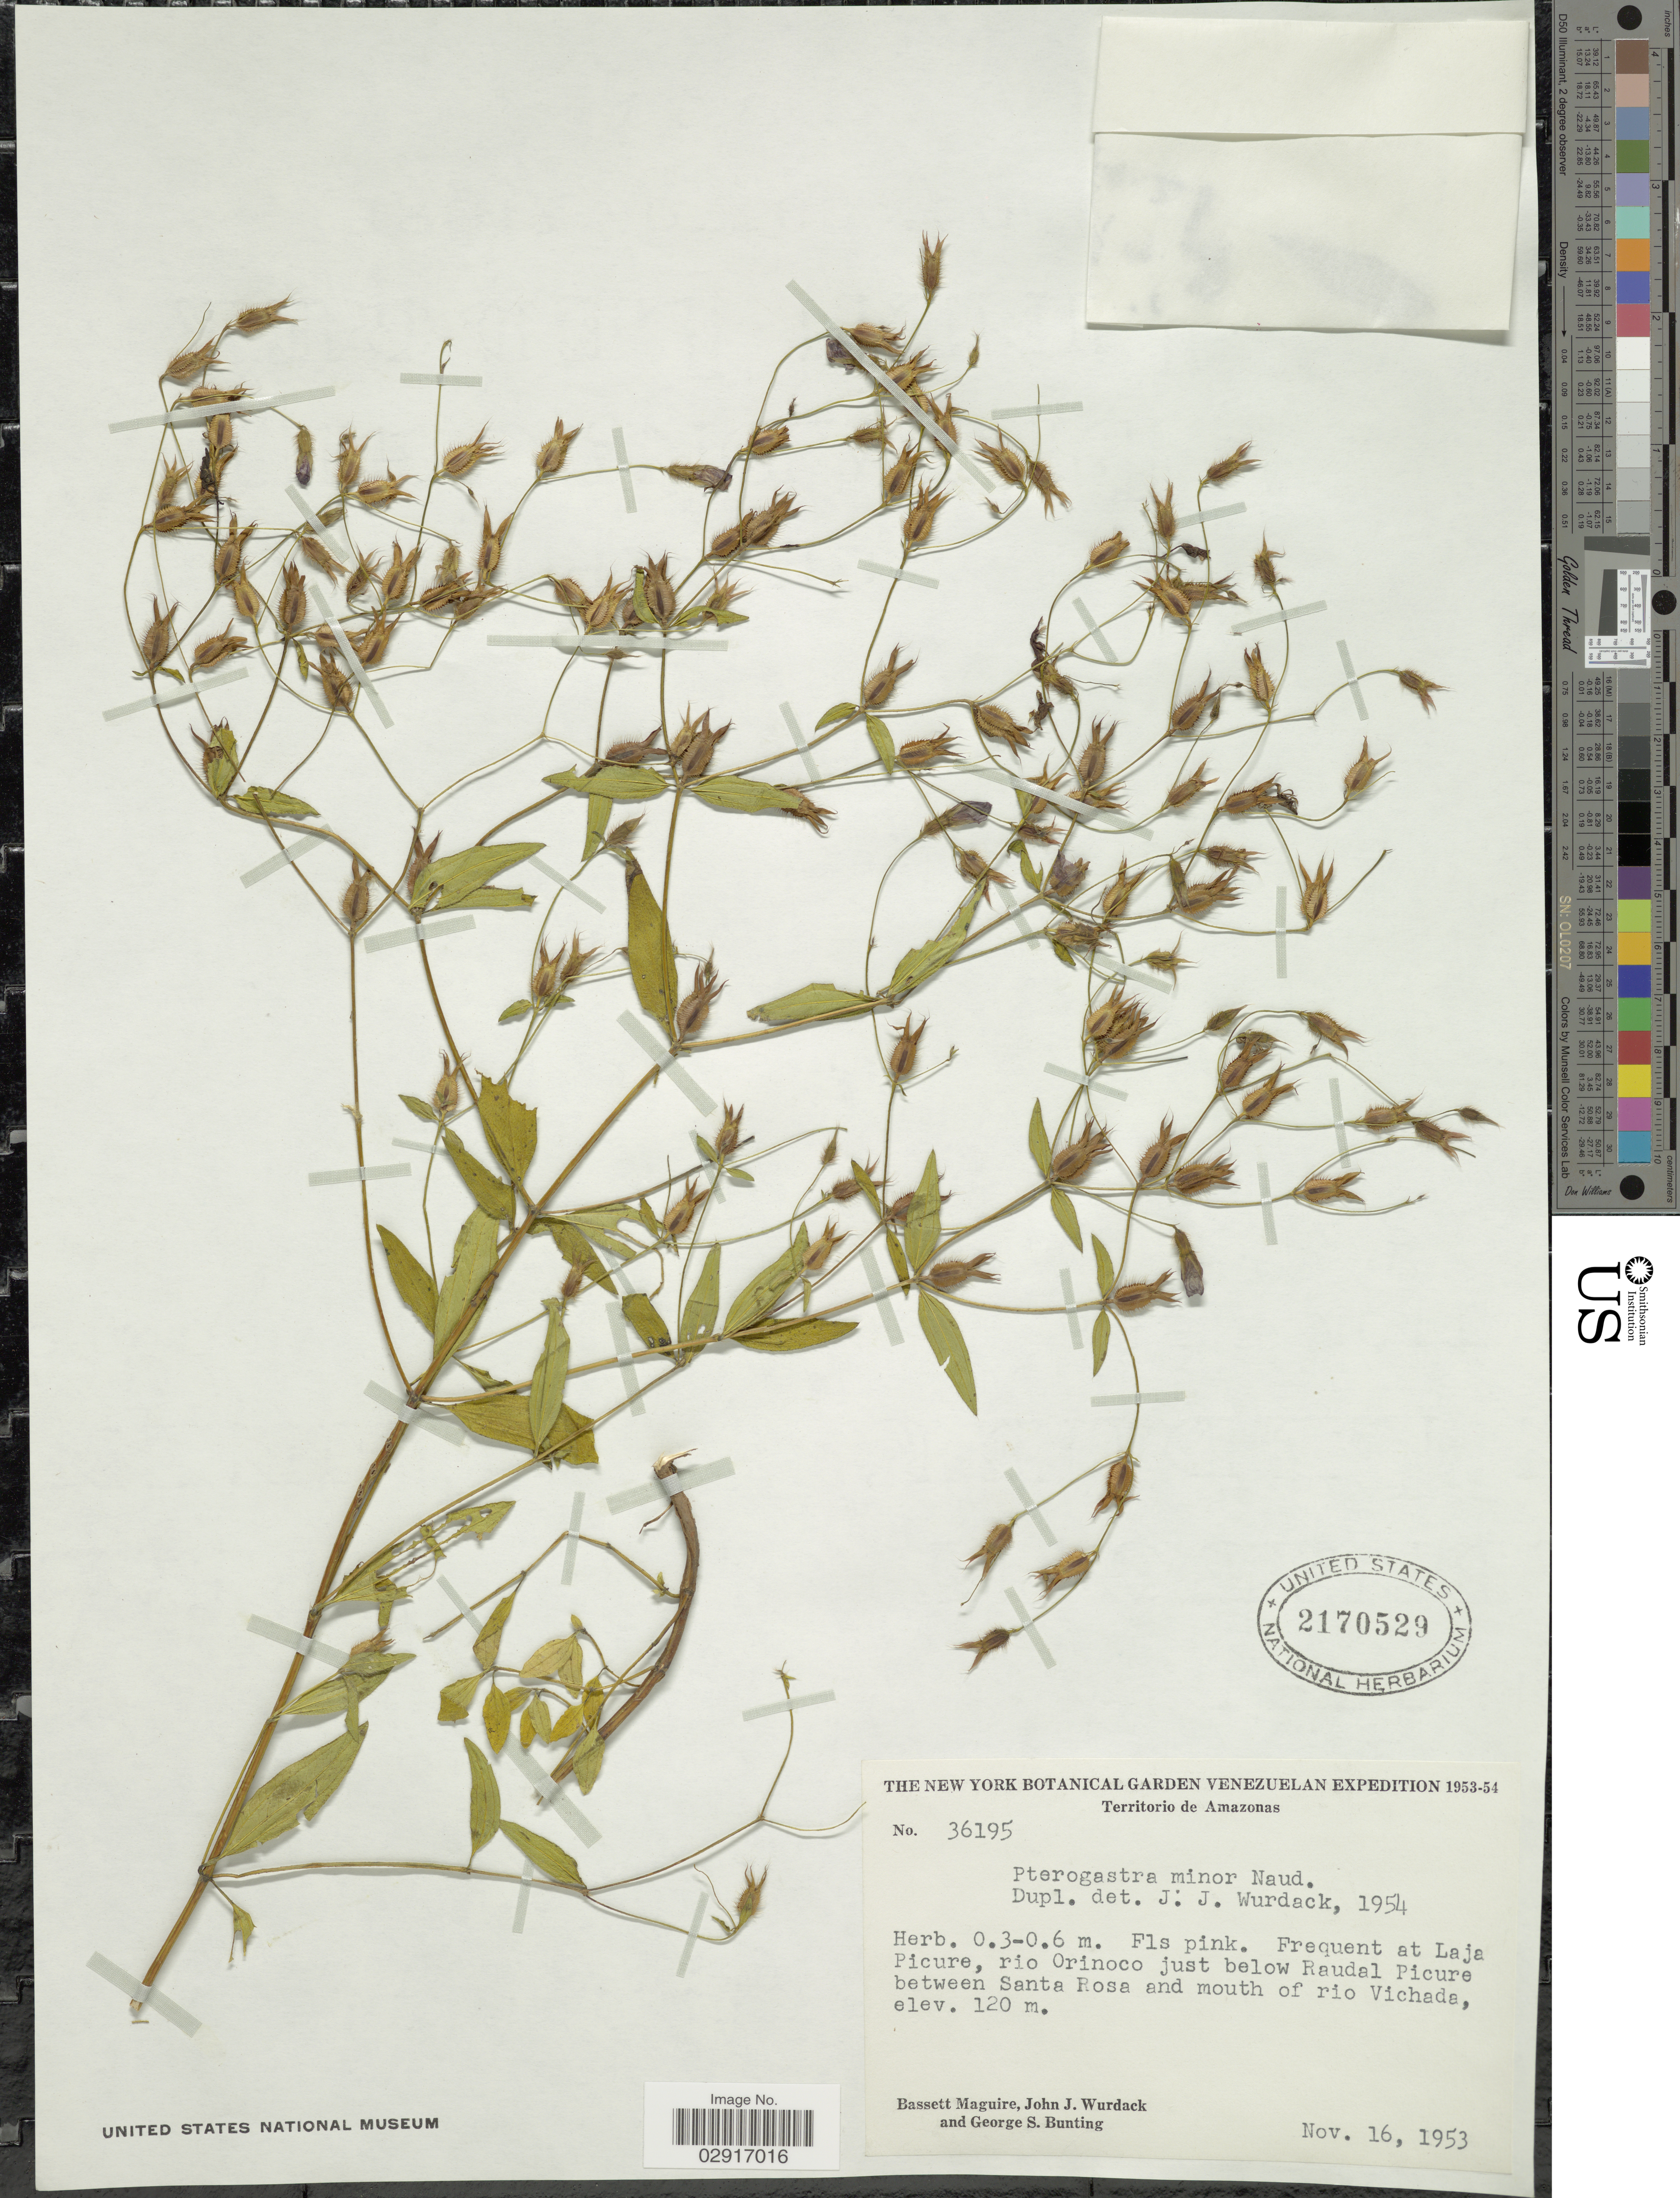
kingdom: Plantae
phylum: Tracheophyta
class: Magnoliopsida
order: Myrtales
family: Melastomataceae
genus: Pterogastra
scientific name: Pterogastra minor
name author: Naudin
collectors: B. Maguire, J. J. Wurdack & G. S. Bunting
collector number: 36195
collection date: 1953-11-16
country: Venezuela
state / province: Amazonas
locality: Territorio de Amazonas. Frequent at Laja Picture, rio Orinoco just below Raudal Picure between Santa Rosa and mouth of rio Vichada.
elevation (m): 120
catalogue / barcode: US 2170529